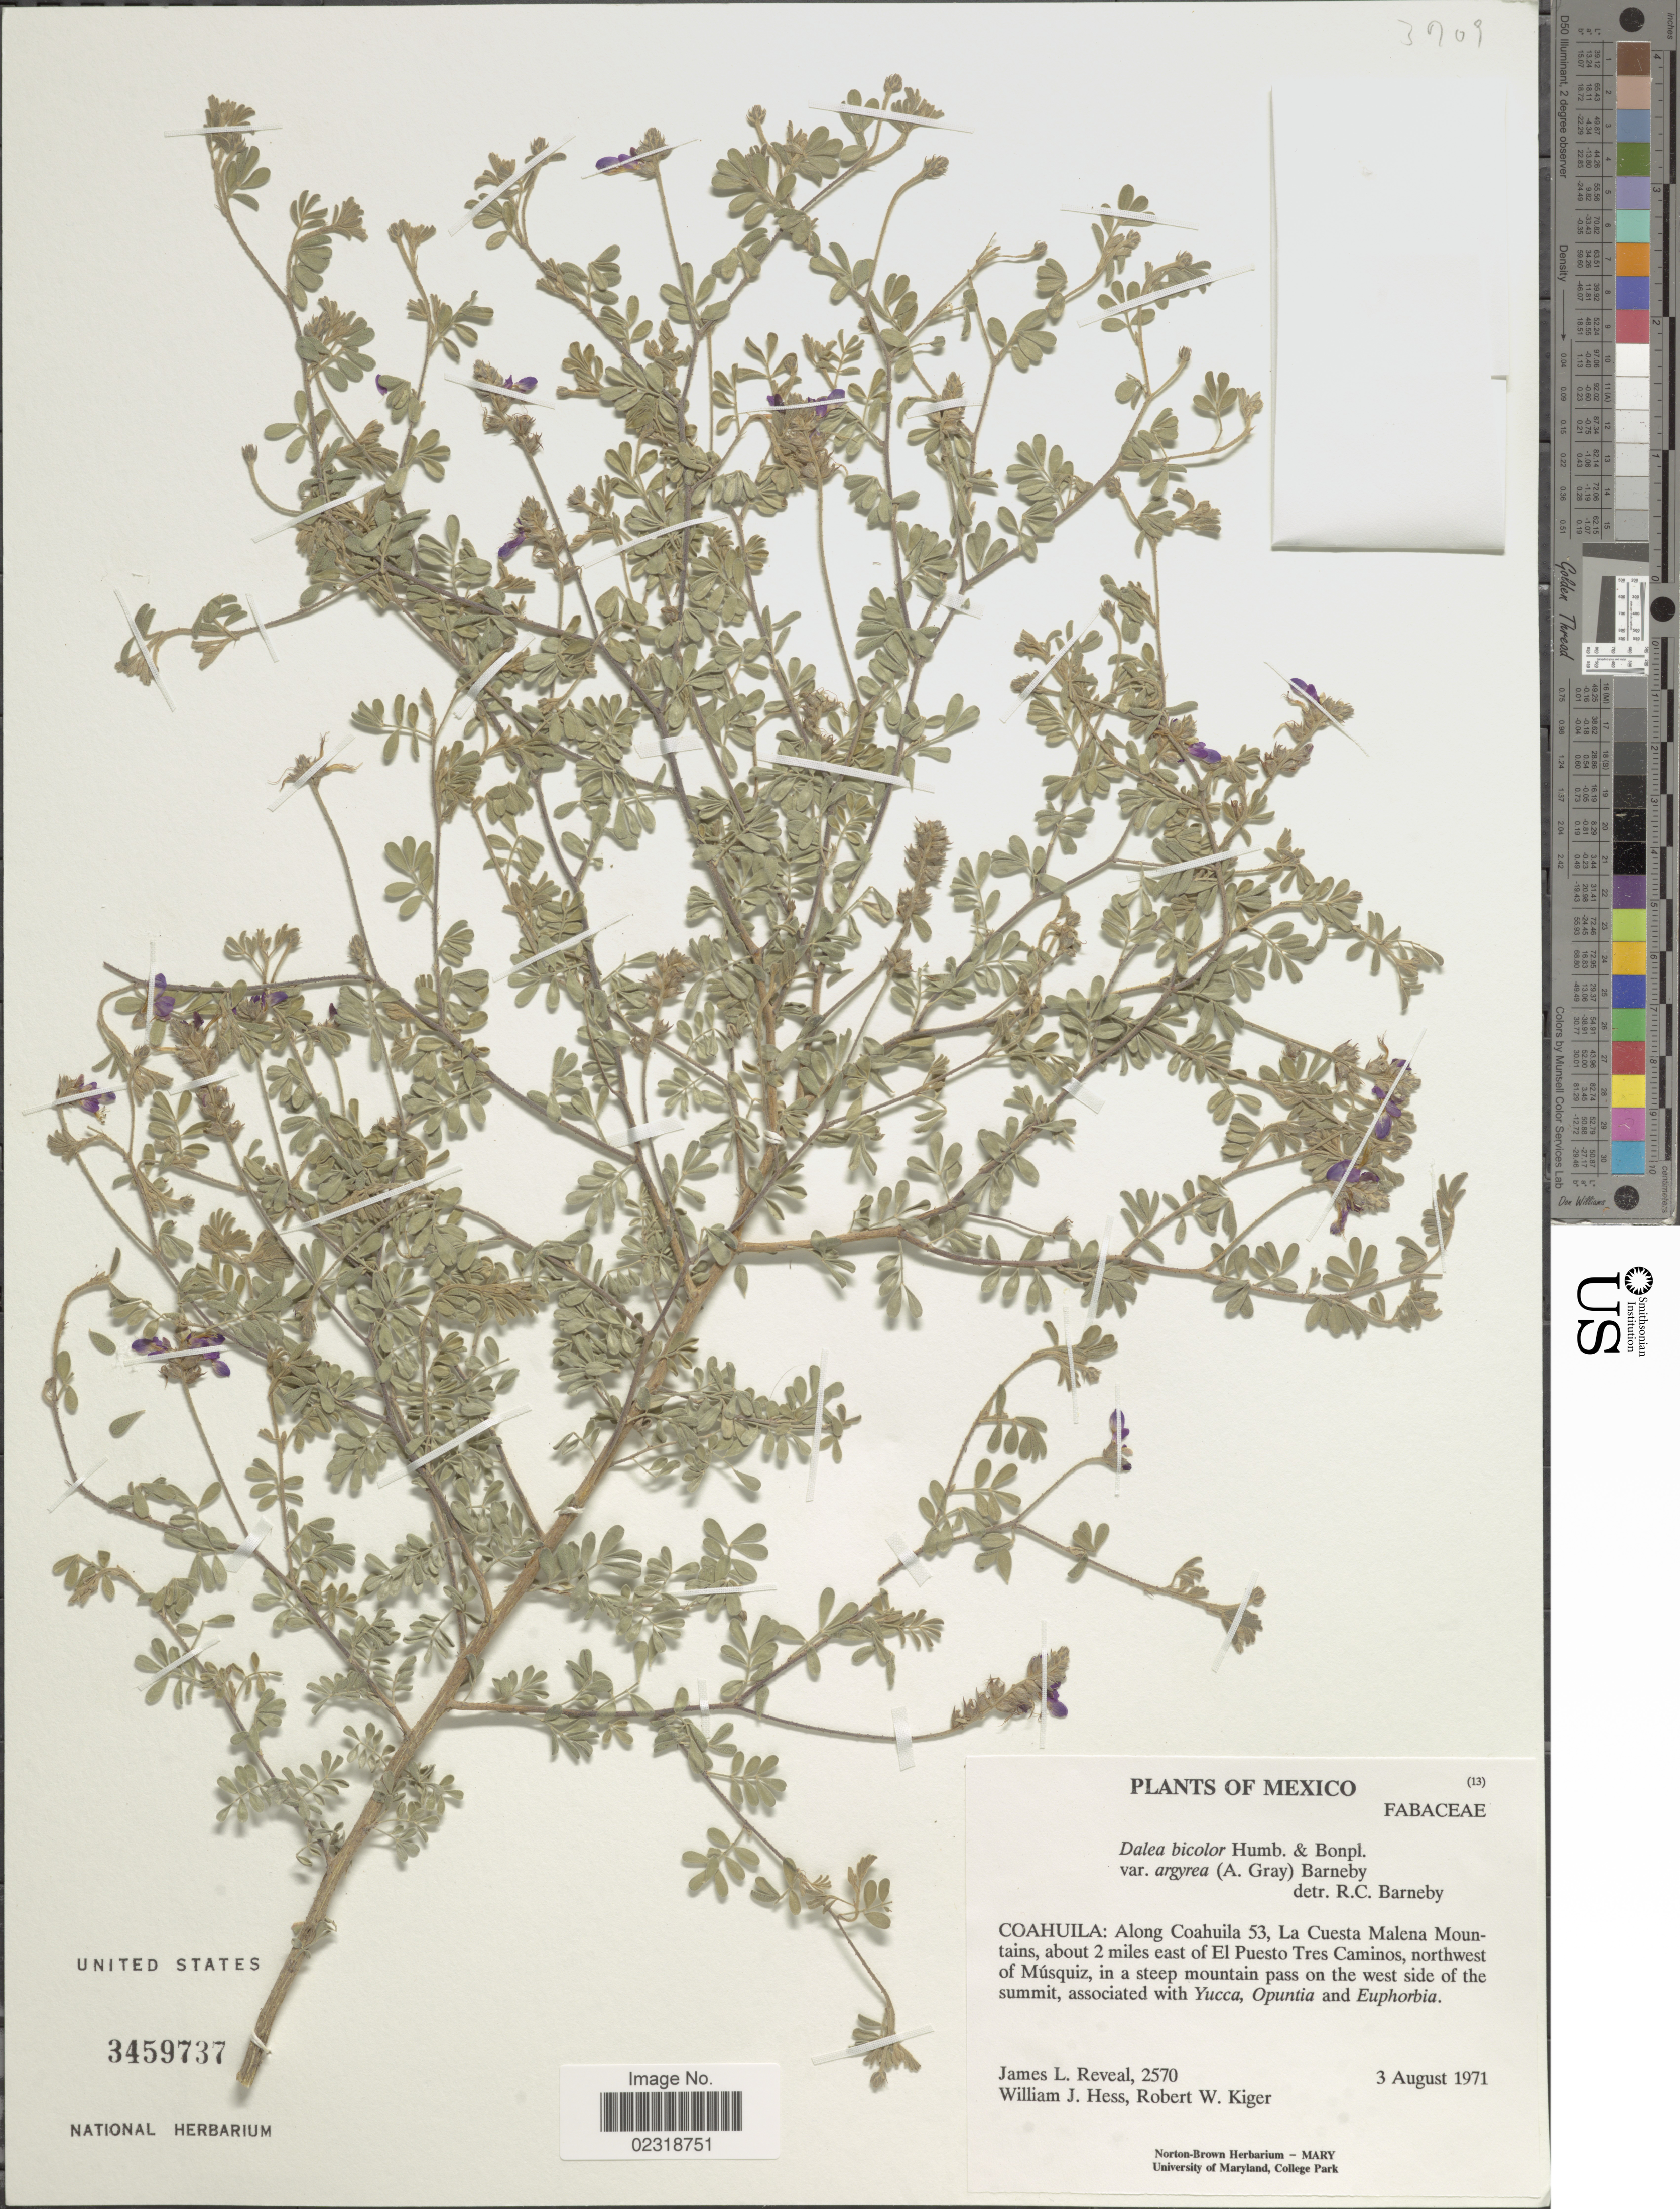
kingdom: Plantae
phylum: Tracheophyta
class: Magnoliopsida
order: Fabales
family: Fabaceae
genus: Dalea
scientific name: Dalea bicolor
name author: Humb. & Bonpl. ex Willd.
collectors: J. L. Reveal, W. Hess & R. Kiger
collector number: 2570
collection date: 1971-08-03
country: Mexico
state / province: Coahuila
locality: Along Coahuila 53, La Cuesta Malena Mountains, about 2 miles east of El Puesto Tres Caminos, northwest of Musquiz, in a steep mountain pass on the west side of the summit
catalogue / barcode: US 3459737